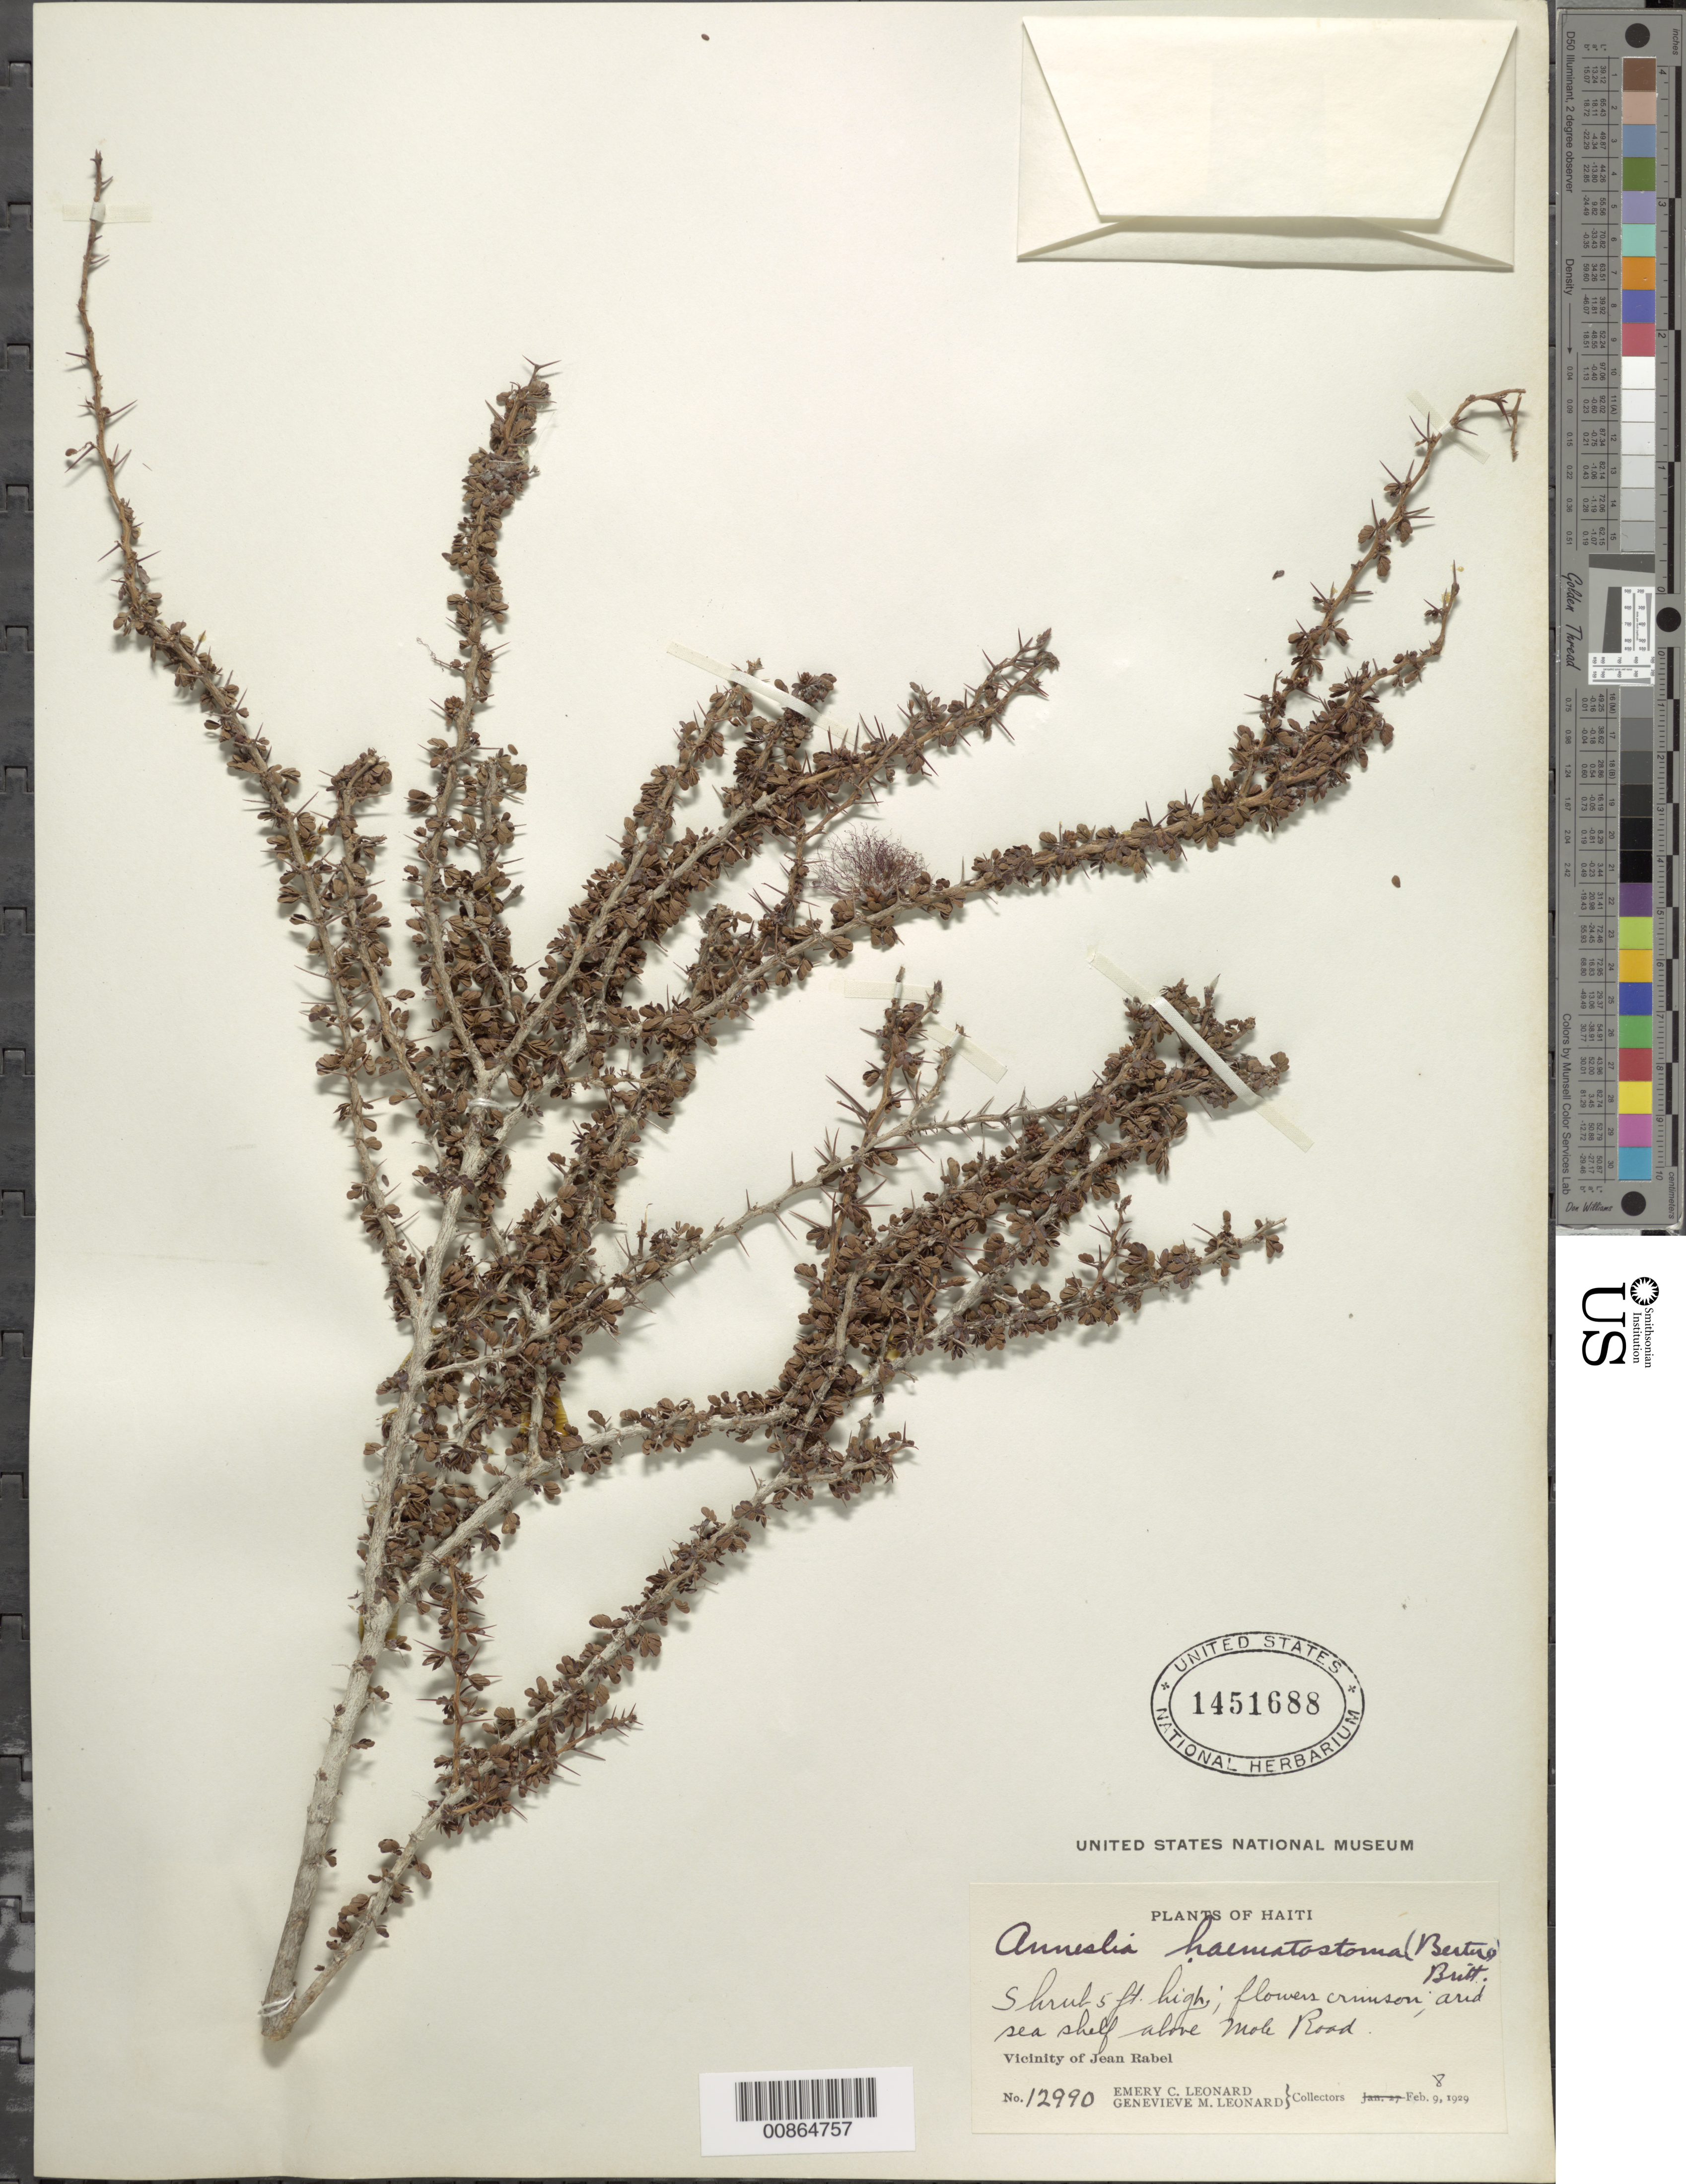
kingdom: Plantae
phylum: Tracheophyta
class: Magnoliopsida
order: Fabales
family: Fabaceae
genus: Calliandra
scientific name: Calliandra haematostoma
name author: (DC.) Urb.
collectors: E. C. Leonard & G. M. Leonard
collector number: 12990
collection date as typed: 08 Feb 1929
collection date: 1929-02-08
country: Haiti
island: Hispaniola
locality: Vicinity of Jean Rabel. Above Mole Road.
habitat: Arid sea shelf.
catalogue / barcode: US 1451688